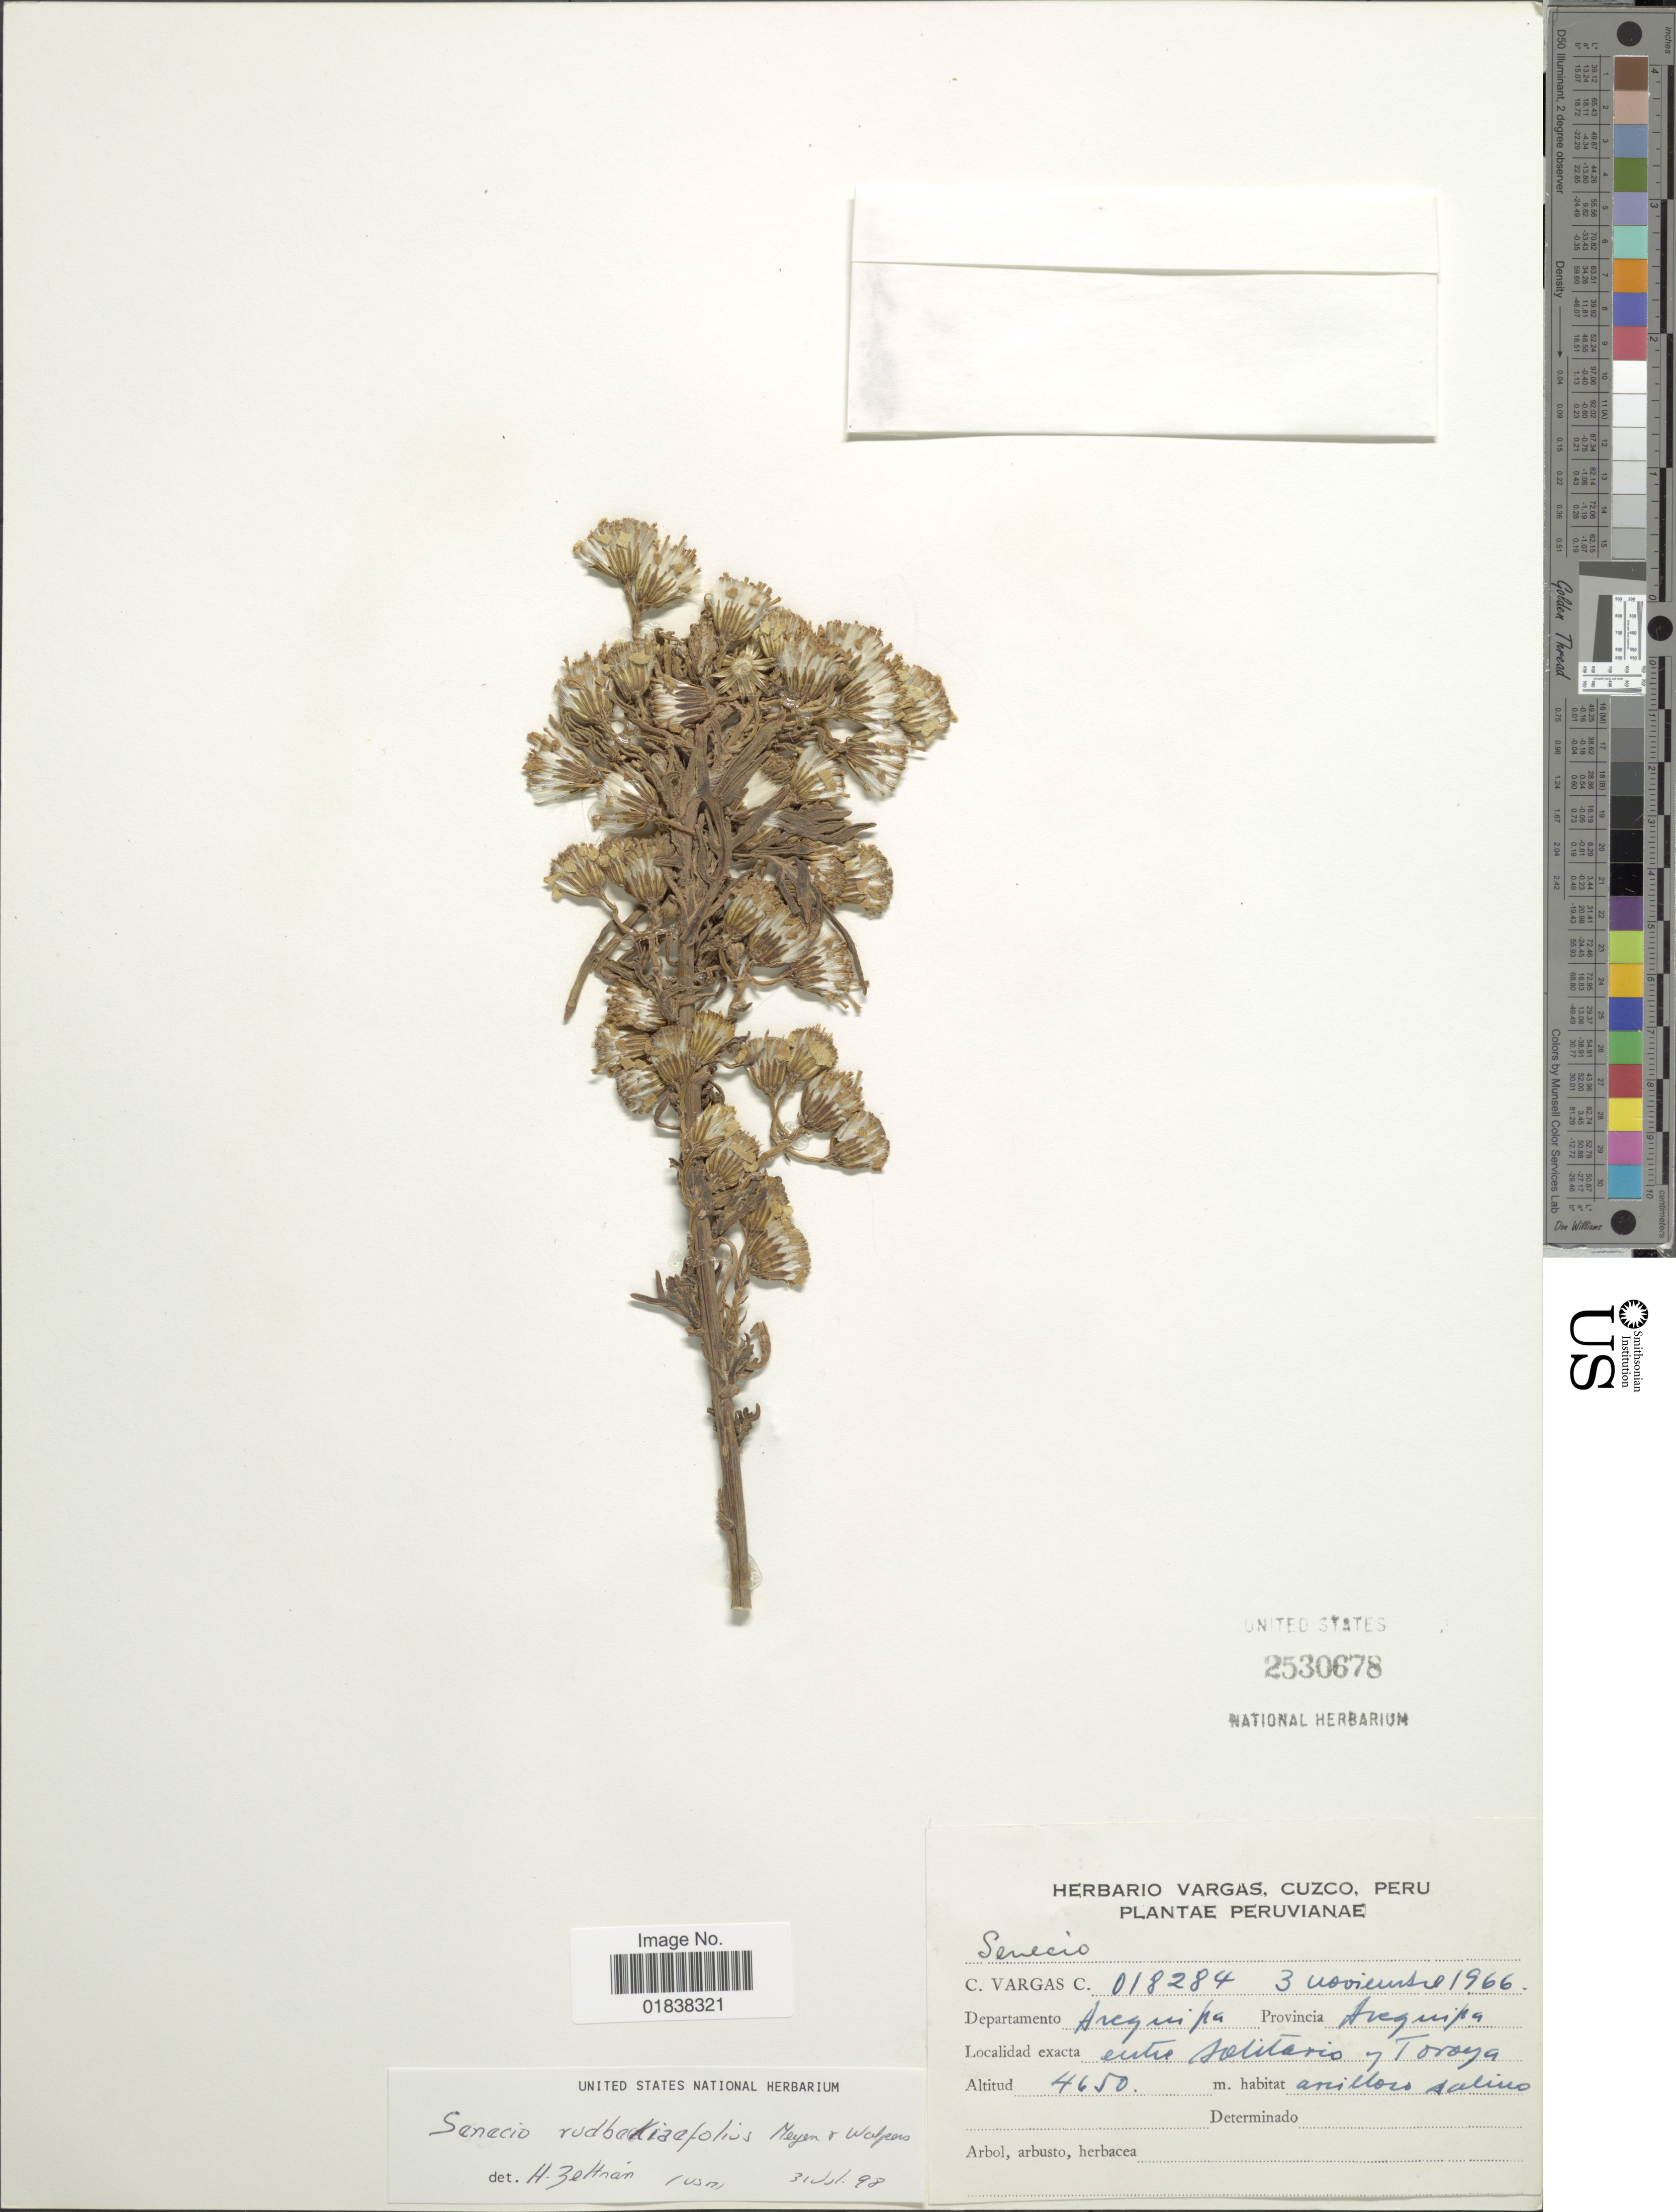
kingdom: Plantae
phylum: Tracheophyta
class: Magnoliopsida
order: Asterales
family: Asteraceae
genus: Senecio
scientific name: Senecio rudbeckiifolius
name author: Meyen & Walp.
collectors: C. Vargas Calderón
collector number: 018284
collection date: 1966-11-03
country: Peru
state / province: Arequipa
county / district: Arequipa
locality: entre solitario y Toroya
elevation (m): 4650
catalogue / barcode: US 2530678